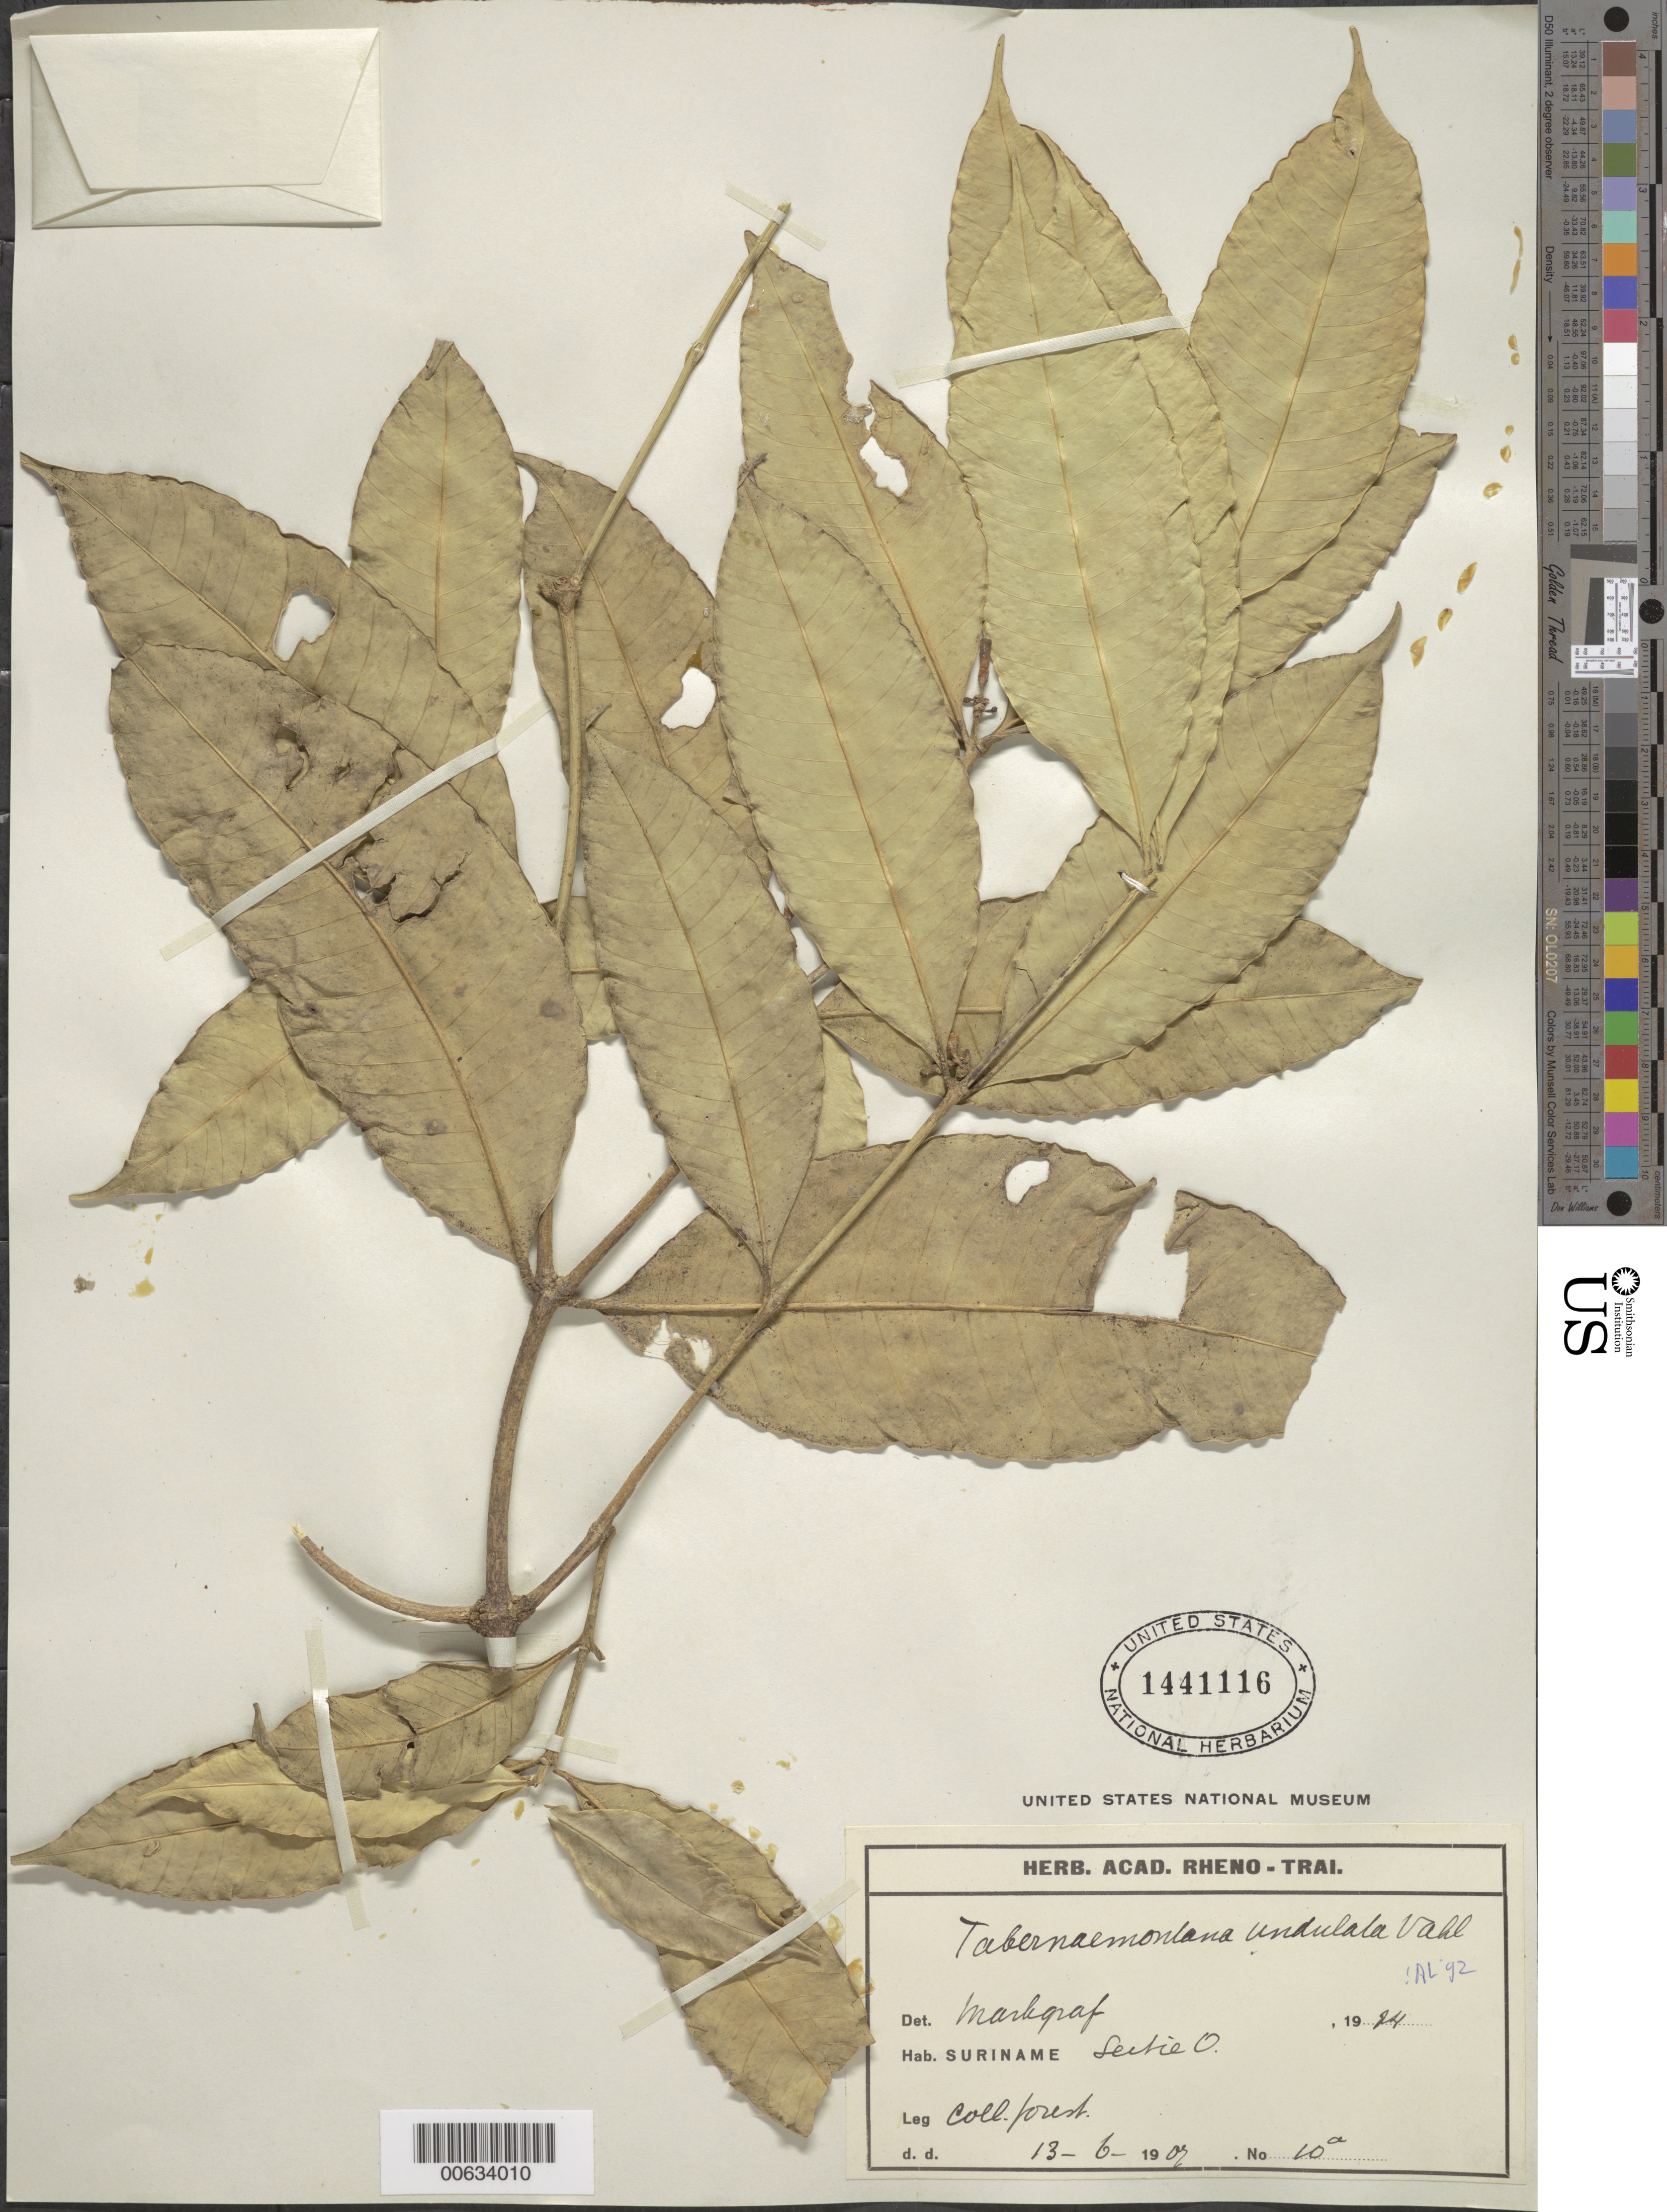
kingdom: Plantae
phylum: Tracheophyta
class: Magnoliopsida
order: Gentianales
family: Apocynaceae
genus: Tabernaemontana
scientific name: Tabernaemontana undulata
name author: Vahl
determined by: Markgraf, Friedrich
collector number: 10 a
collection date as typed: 13-Jun-07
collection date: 2007-06-13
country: Suriname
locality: Sectie O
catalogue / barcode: US 1441116